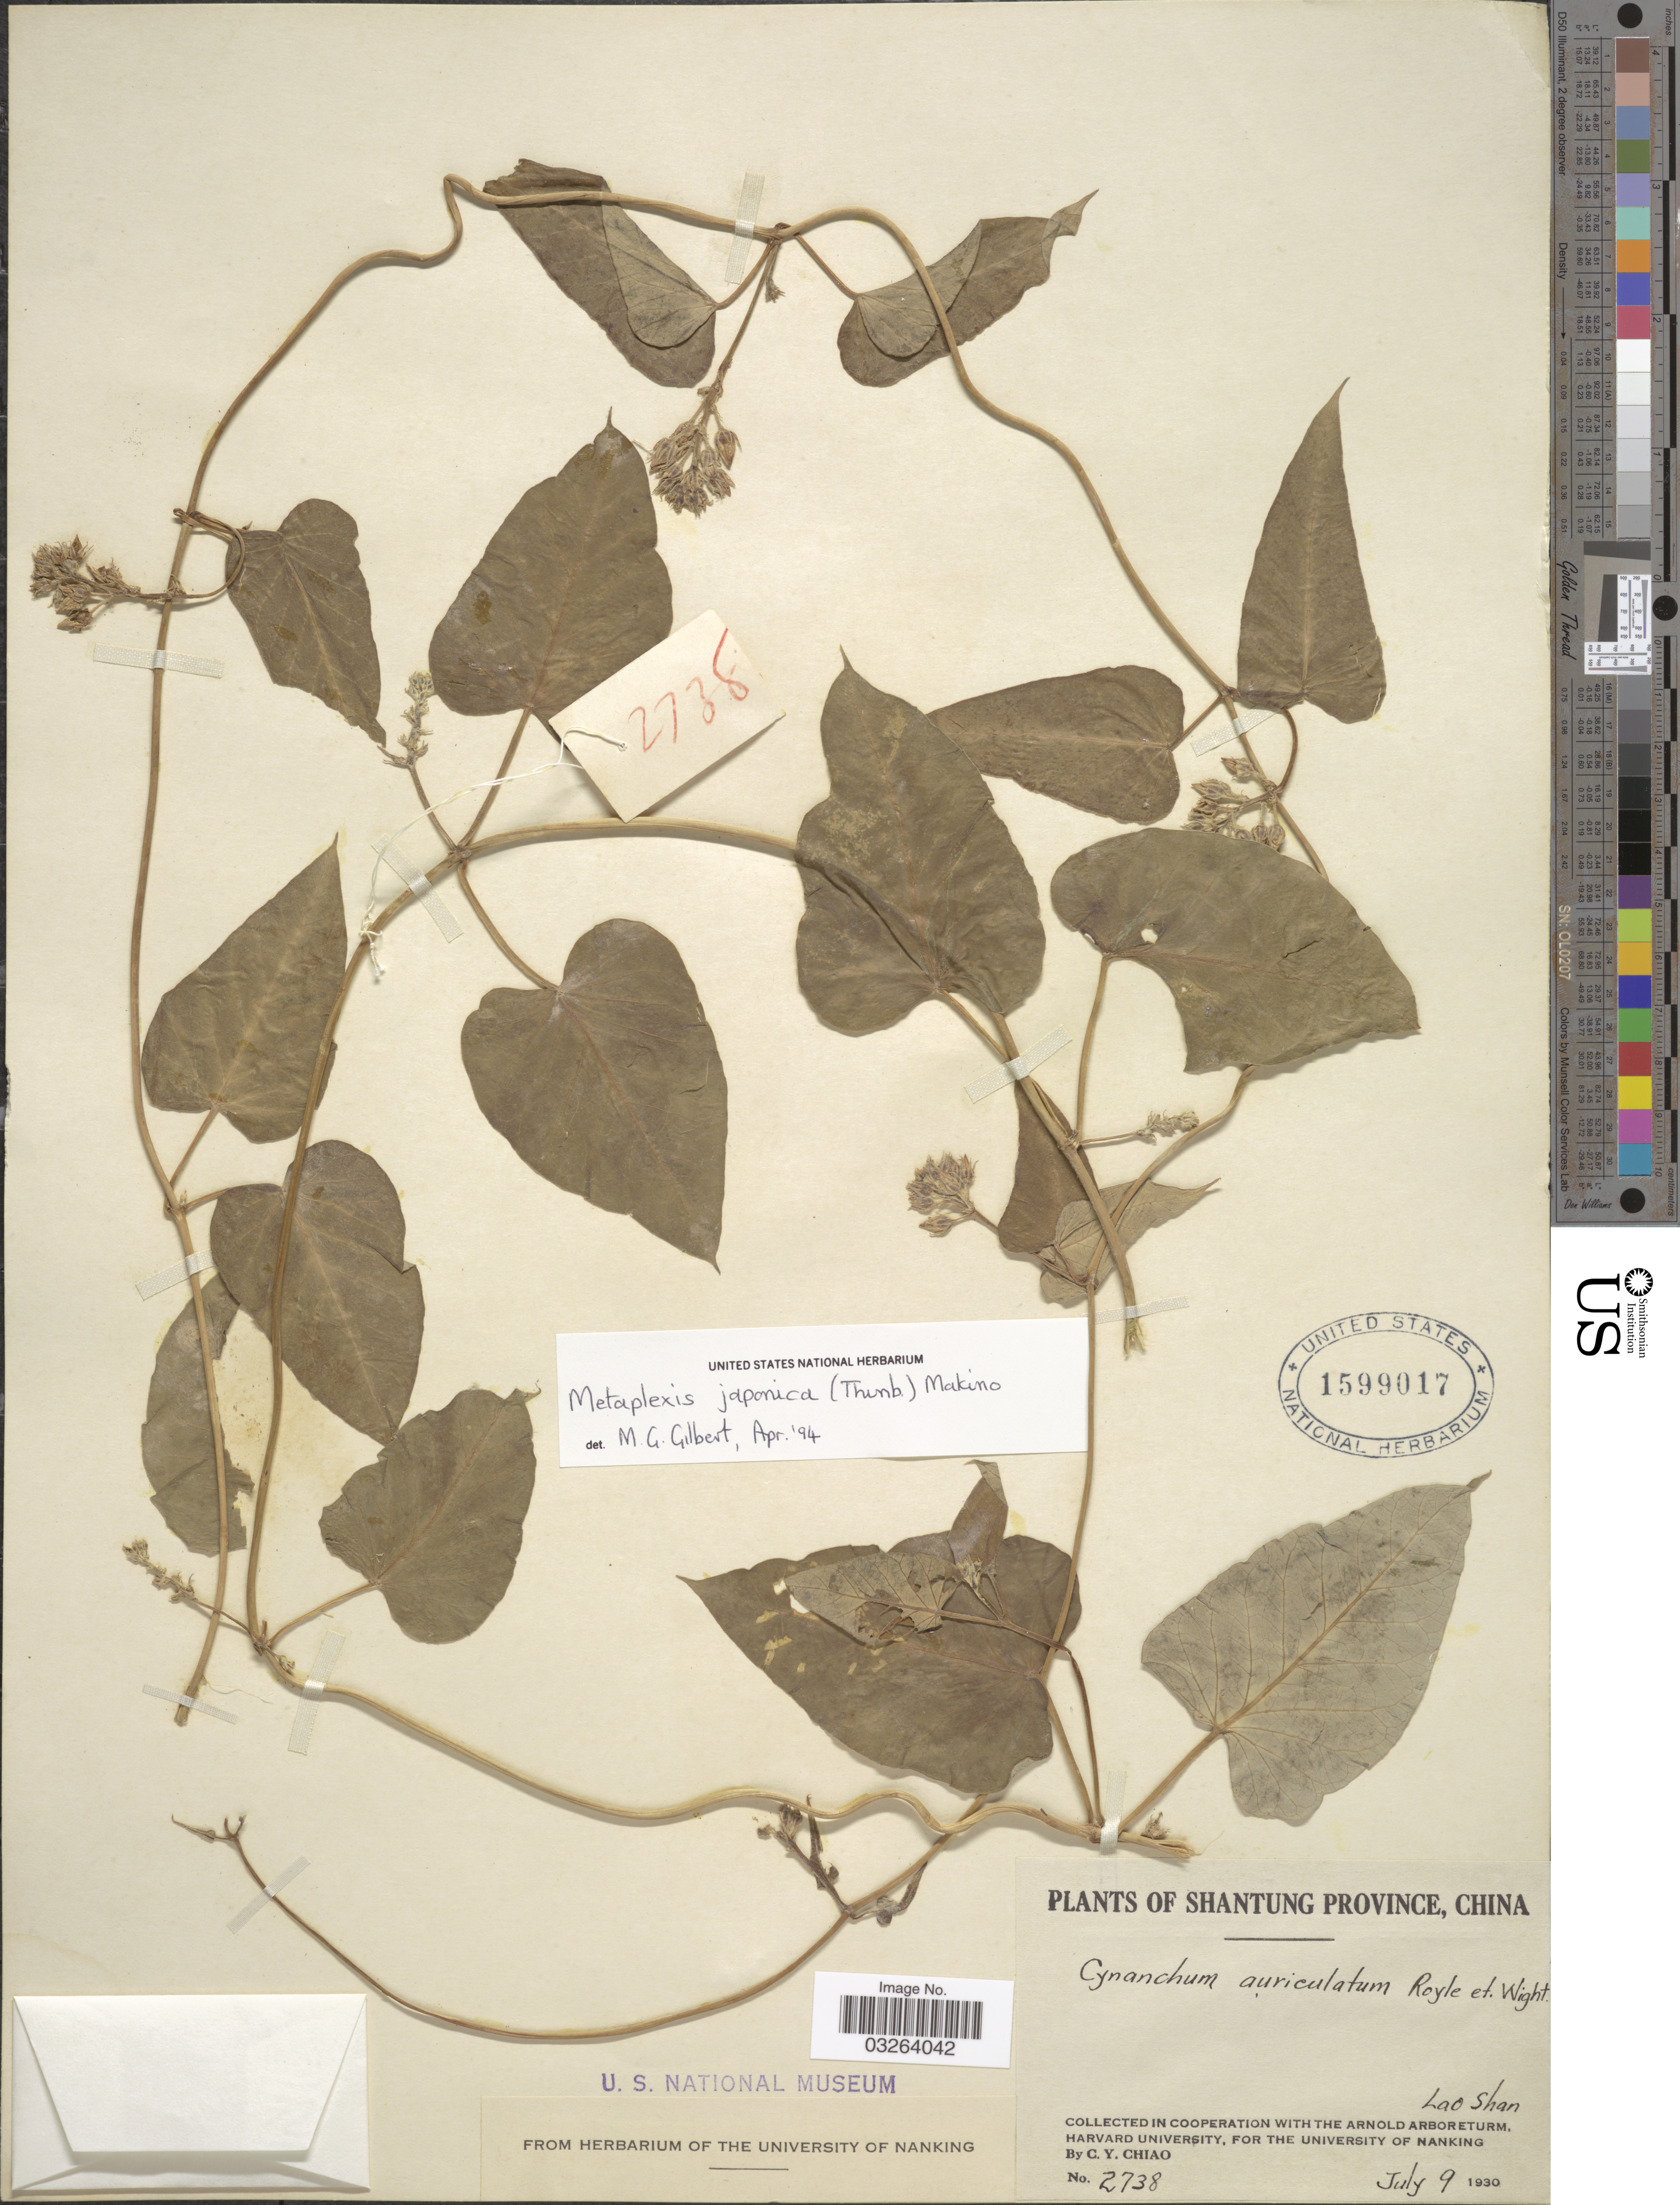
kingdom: Plantae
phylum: Tracheophyta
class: Magnoliopsida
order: Gentianales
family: Apocynaceae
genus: Metaplexis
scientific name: Metaplexis japonica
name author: (Thunb.) Makino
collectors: C. Y. Chiao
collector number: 2738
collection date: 1930-07-09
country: China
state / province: Shandong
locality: Shantung Province. Lao Shan.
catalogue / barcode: US 1599017